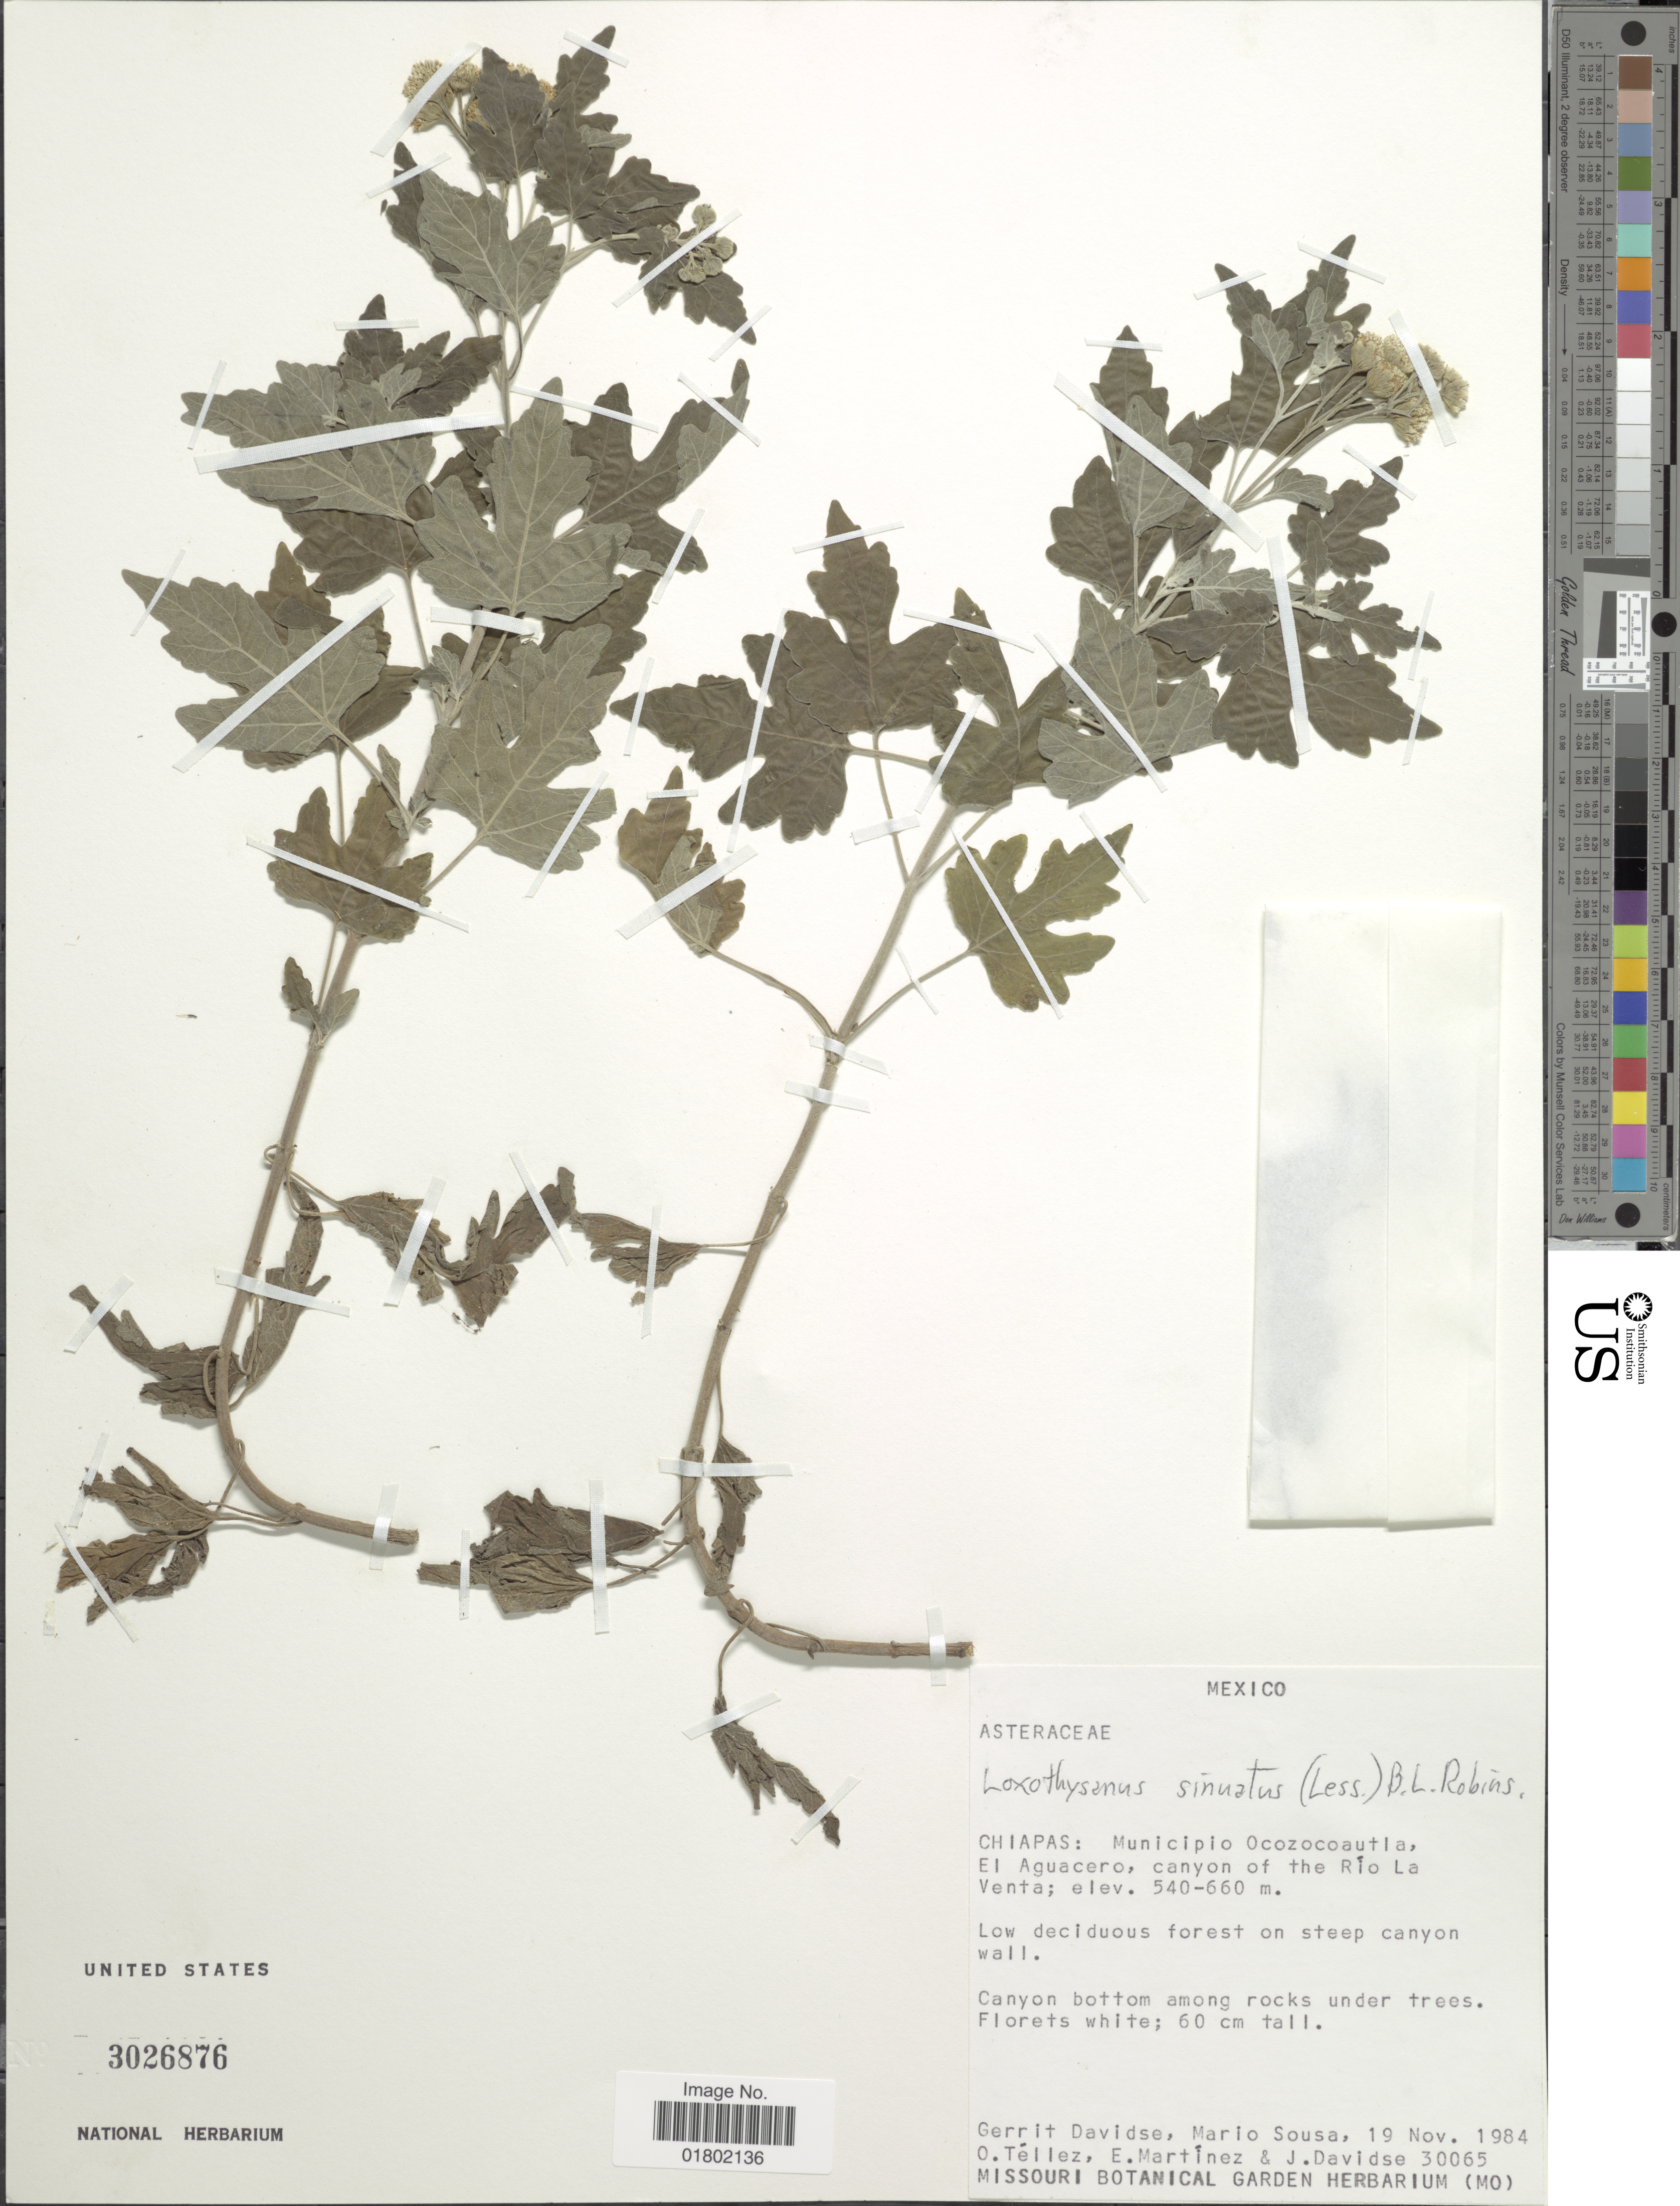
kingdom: Plantae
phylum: Tracheophyta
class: Magnoliopsida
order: Asterales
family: Asteraceae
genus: Loxothysanus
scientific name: Loxothysanus sinuatus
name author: (Less.) B.L. Rob.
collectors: G. Davidse, M. Sousa S., O. Tellez, E. Martínez & J. Davidse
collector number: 30065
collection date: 1984-11-19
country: Mexico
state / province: Chiapas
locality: Municipio Ocozocoautla, El Aguacero, canyon of the Rio La Venta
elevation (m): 540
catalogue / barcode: US 3026876